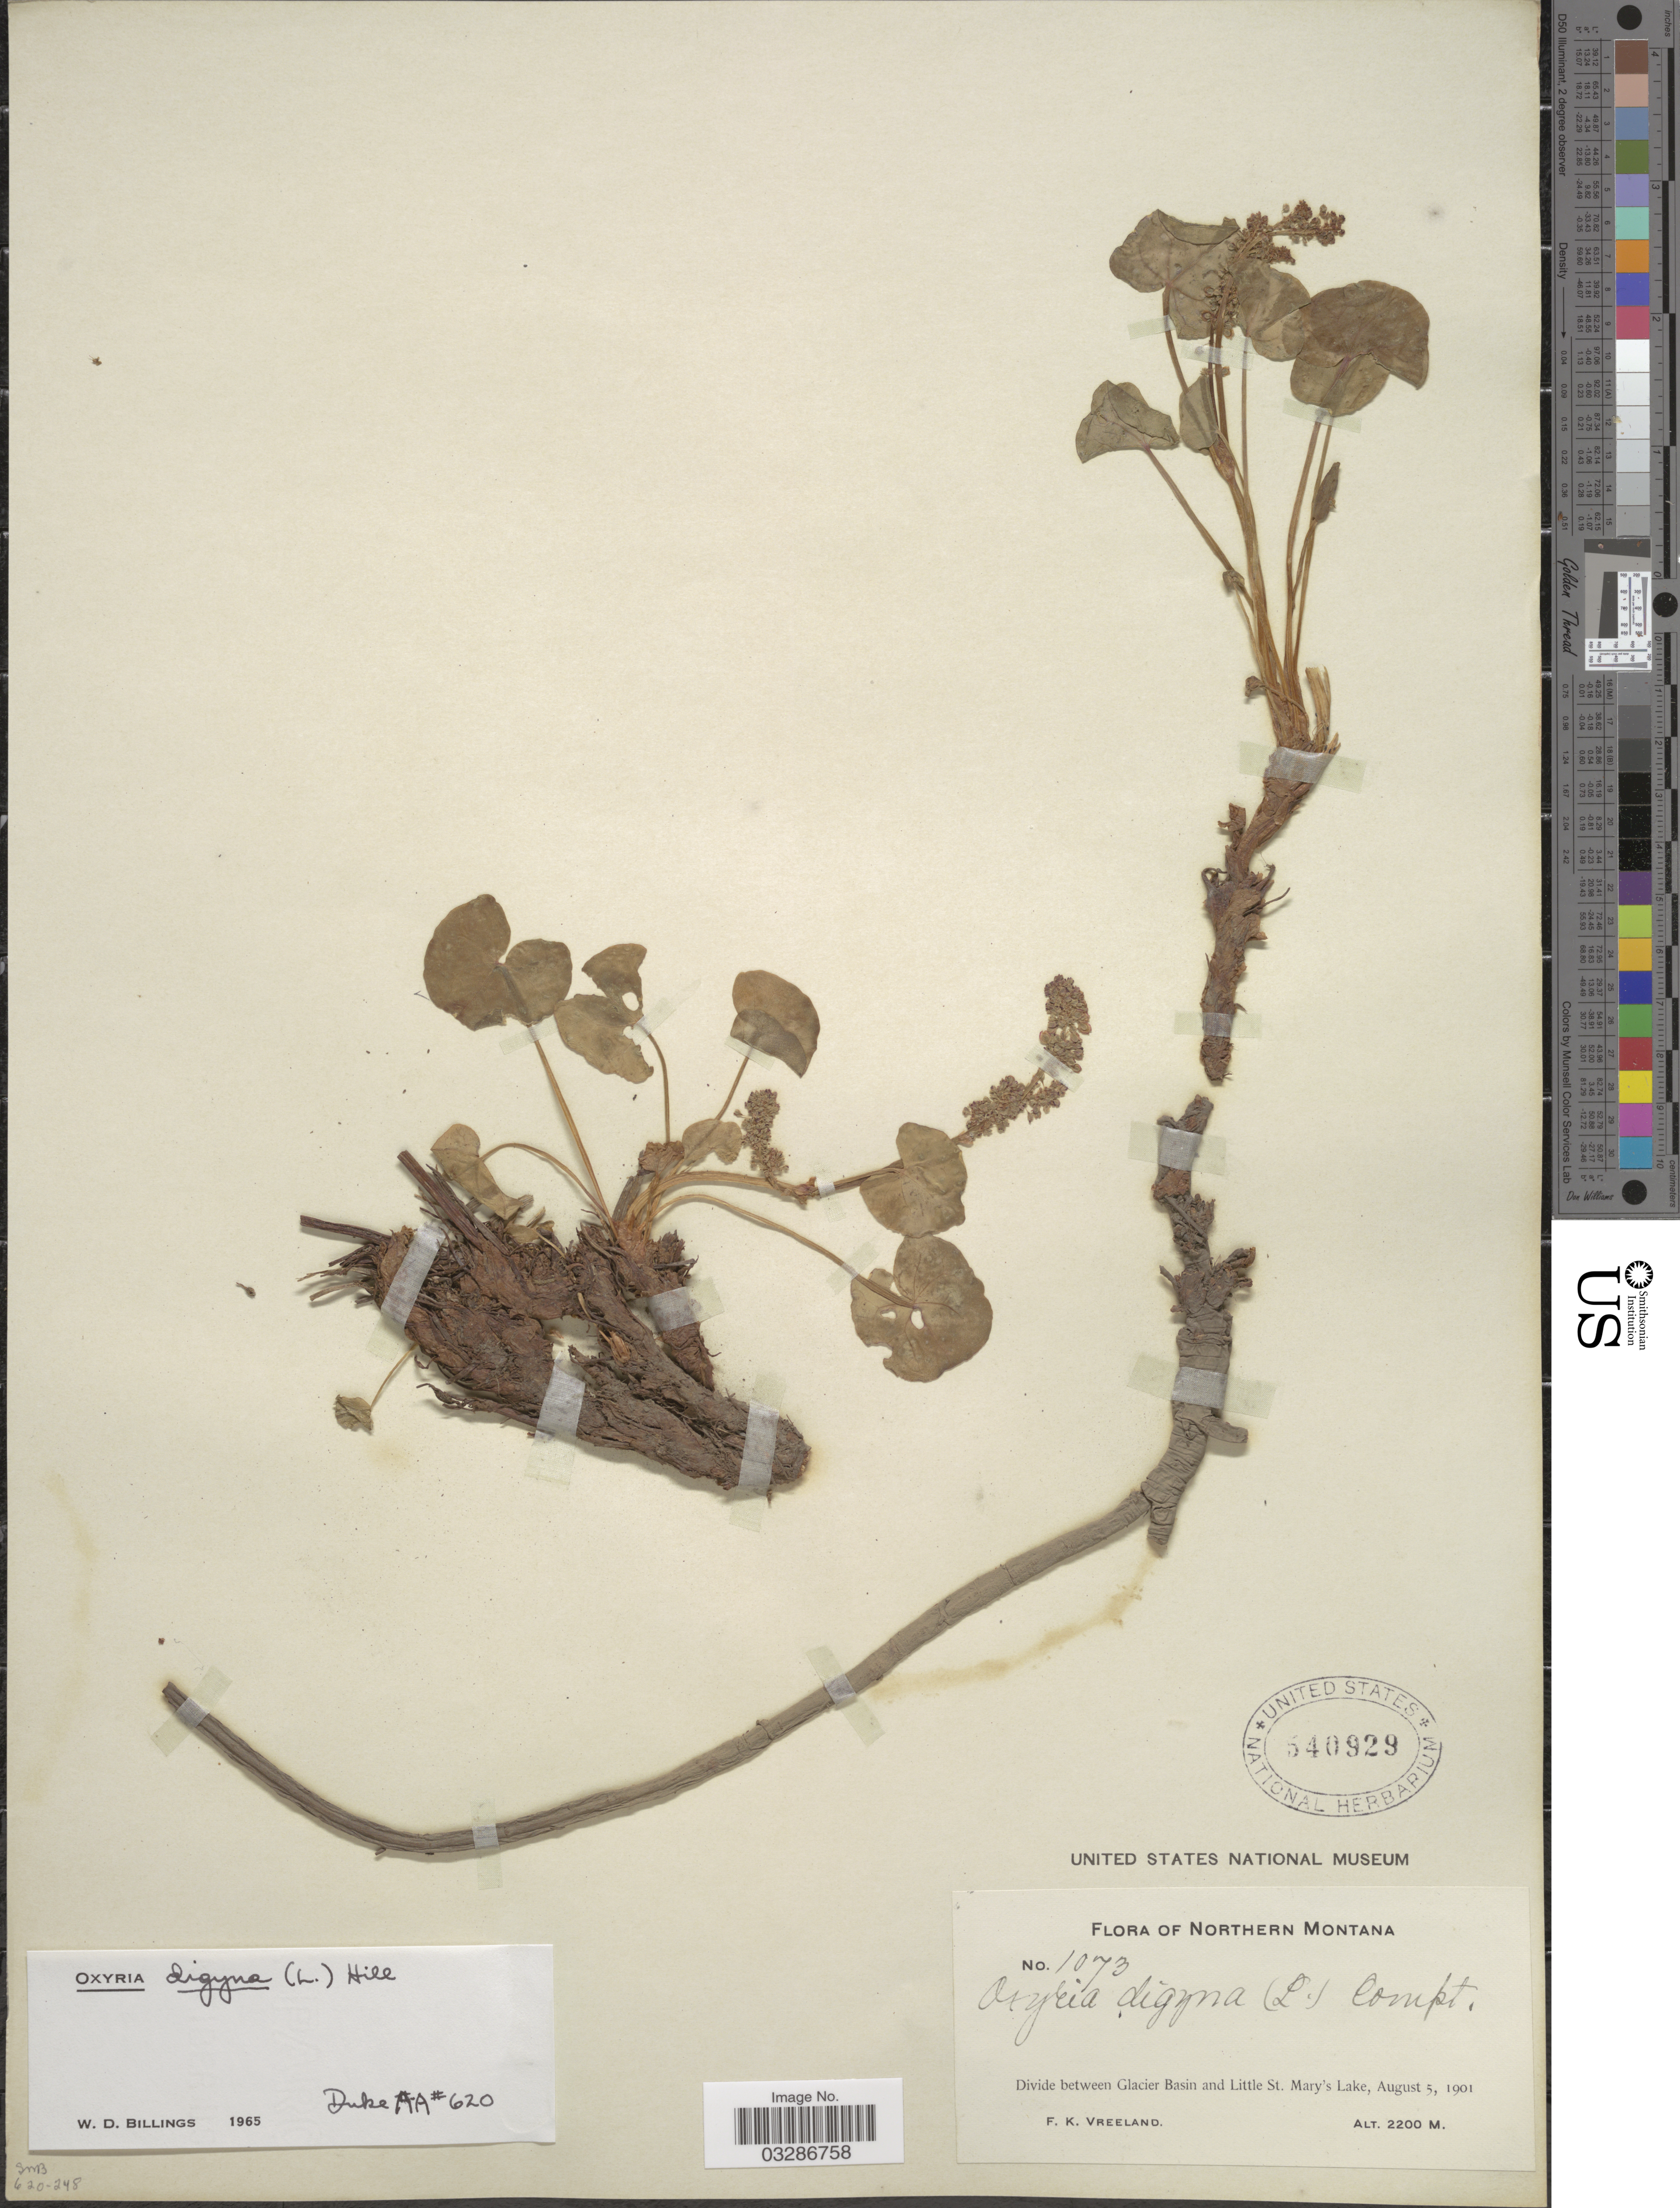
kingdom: Plantae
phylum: Tracheophyta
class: Magnoliopsida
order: Caryophyllales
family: Polygonaceae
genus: Oxyria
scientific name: Oxyria digyna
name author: (L.) Hill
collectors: F. Vreeland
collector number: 1073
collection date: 1901-08-05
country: United States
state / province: Montana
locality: Northern Montana. Divide between Glacier Basin and Little St. Mary's Lake.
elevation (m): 2200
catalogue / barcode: US 540929